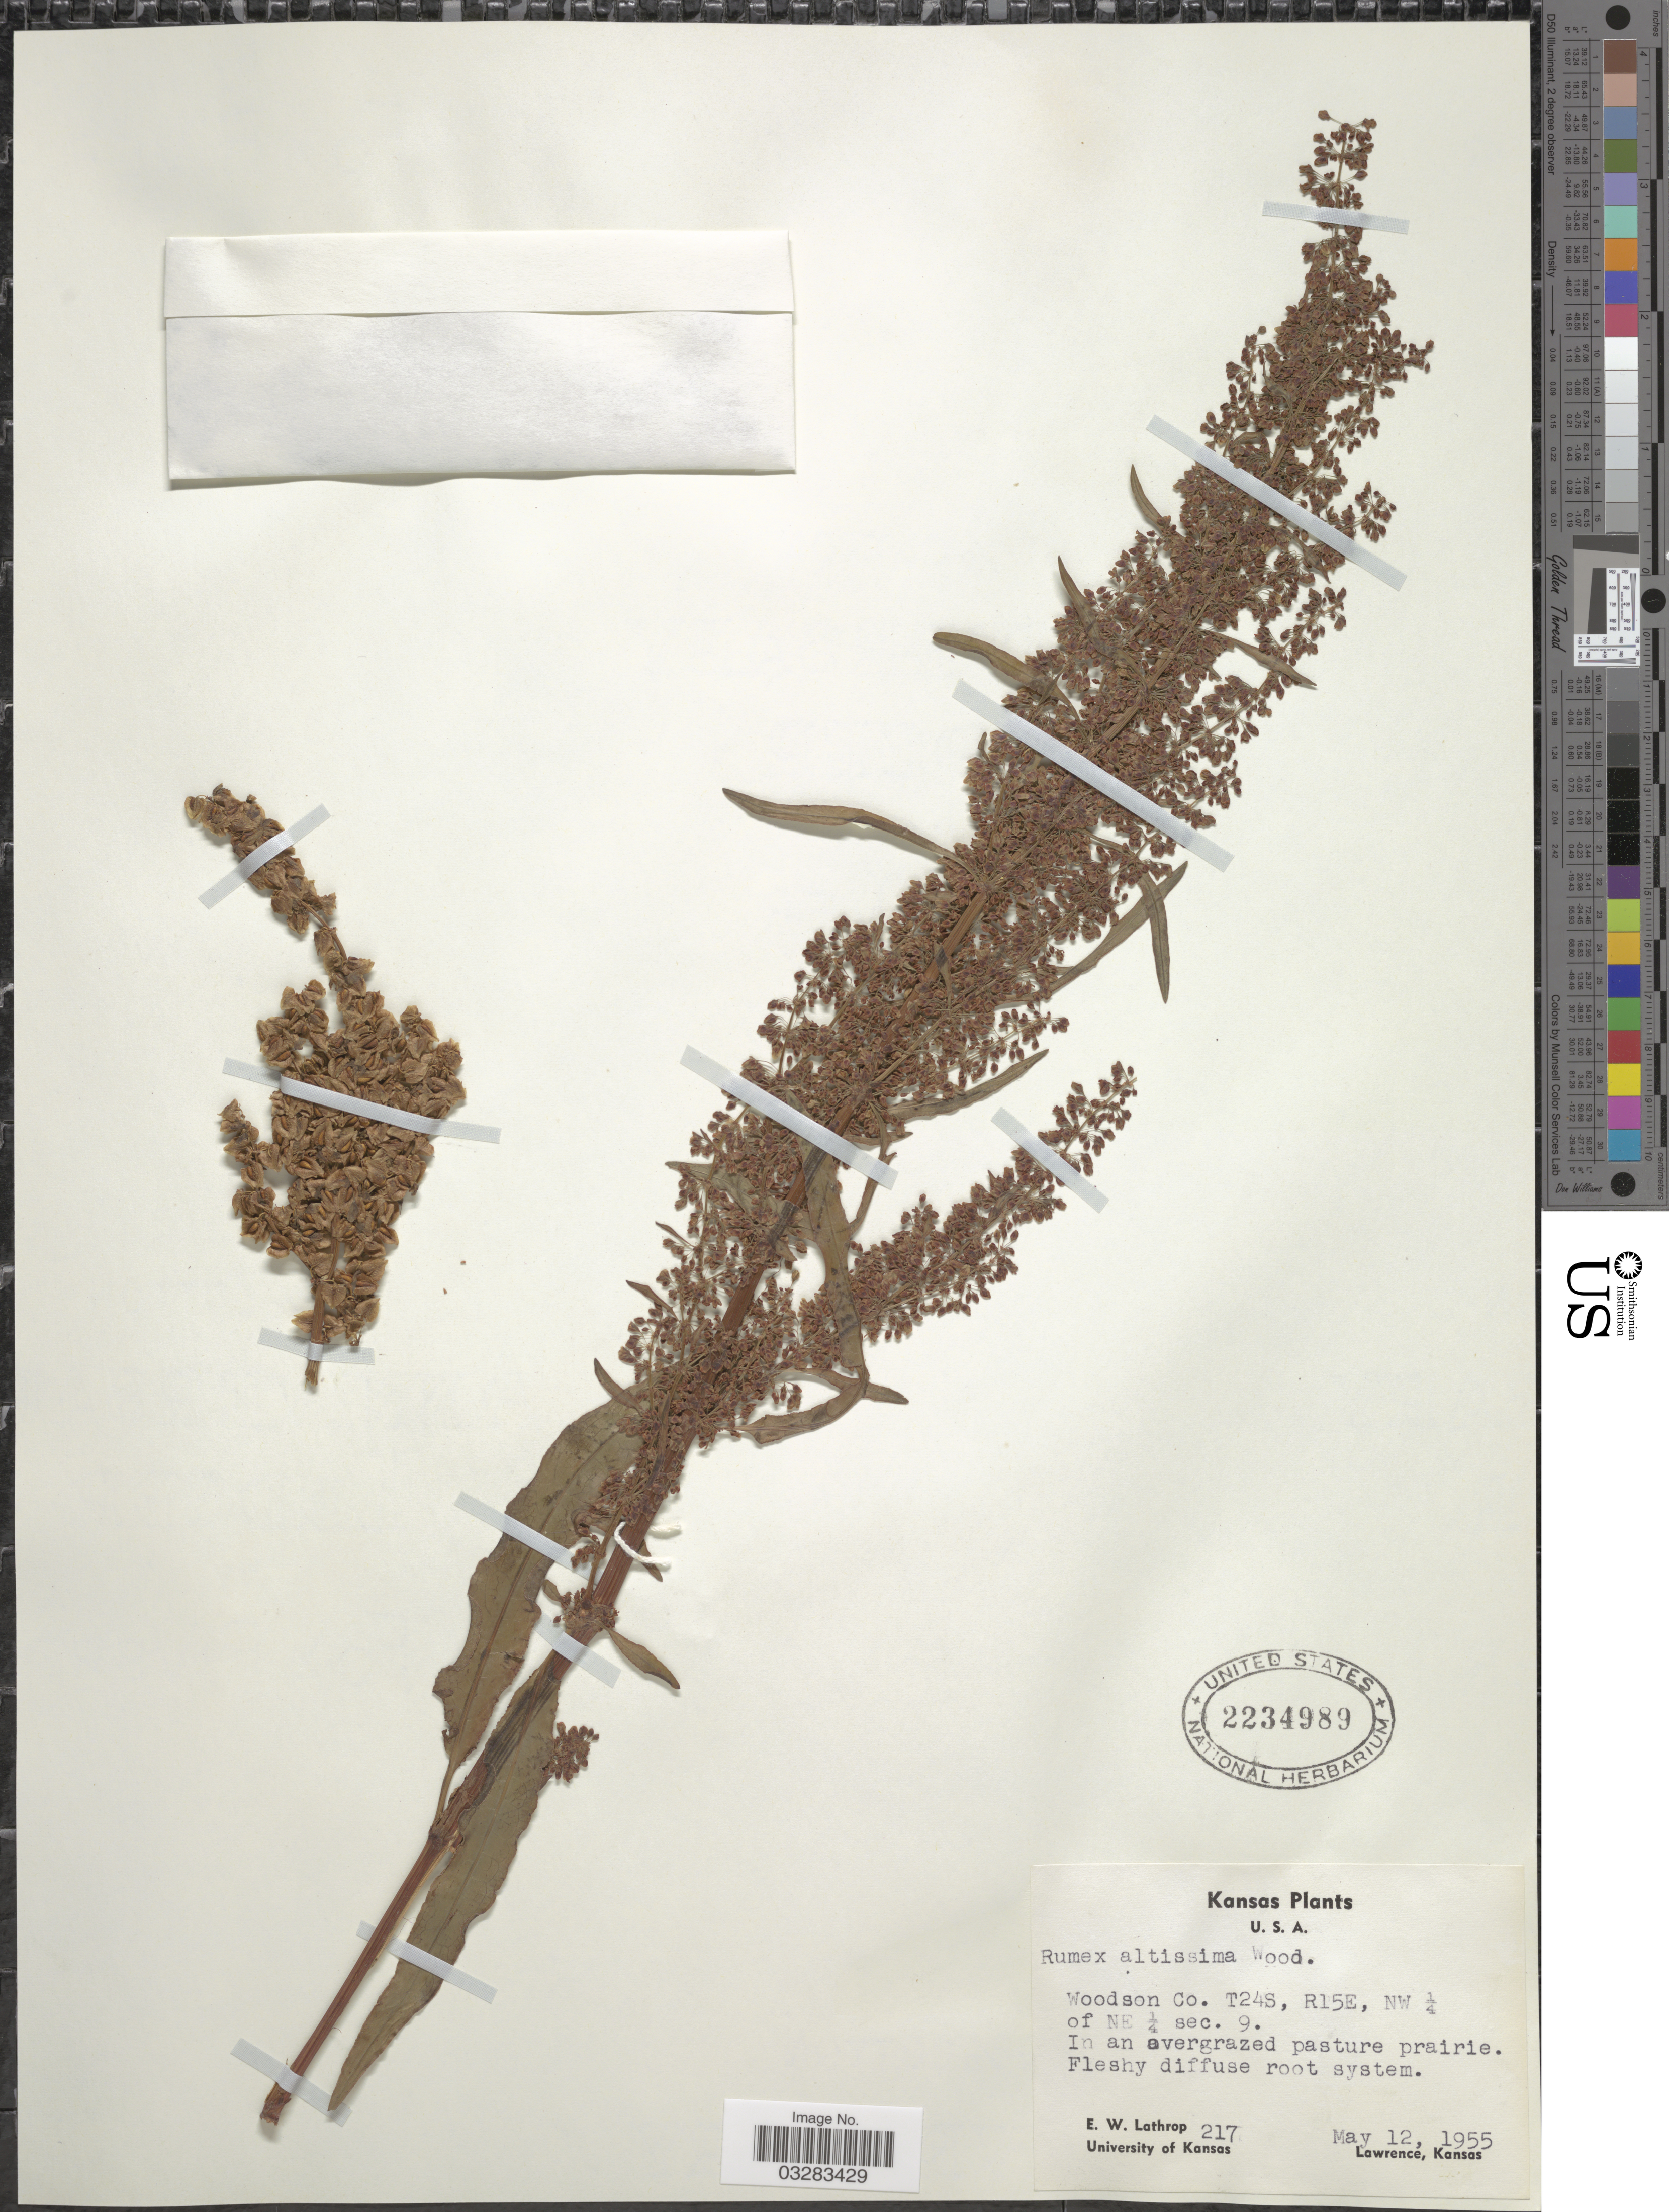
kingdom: Plantae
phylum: Tracheophyta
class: Magnoliopsida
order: Caryophyllales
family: Polygonaceae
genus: Rumex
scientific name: Rumex altissimus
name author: Alph. Wood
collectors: E. W. Lathrop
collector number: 217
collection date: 1955-05-12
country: United States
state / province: Kansas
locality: Woodson Co. T24S, R15E, NW ¼ of NE ¼ sec. 9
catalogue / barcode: US 2234989